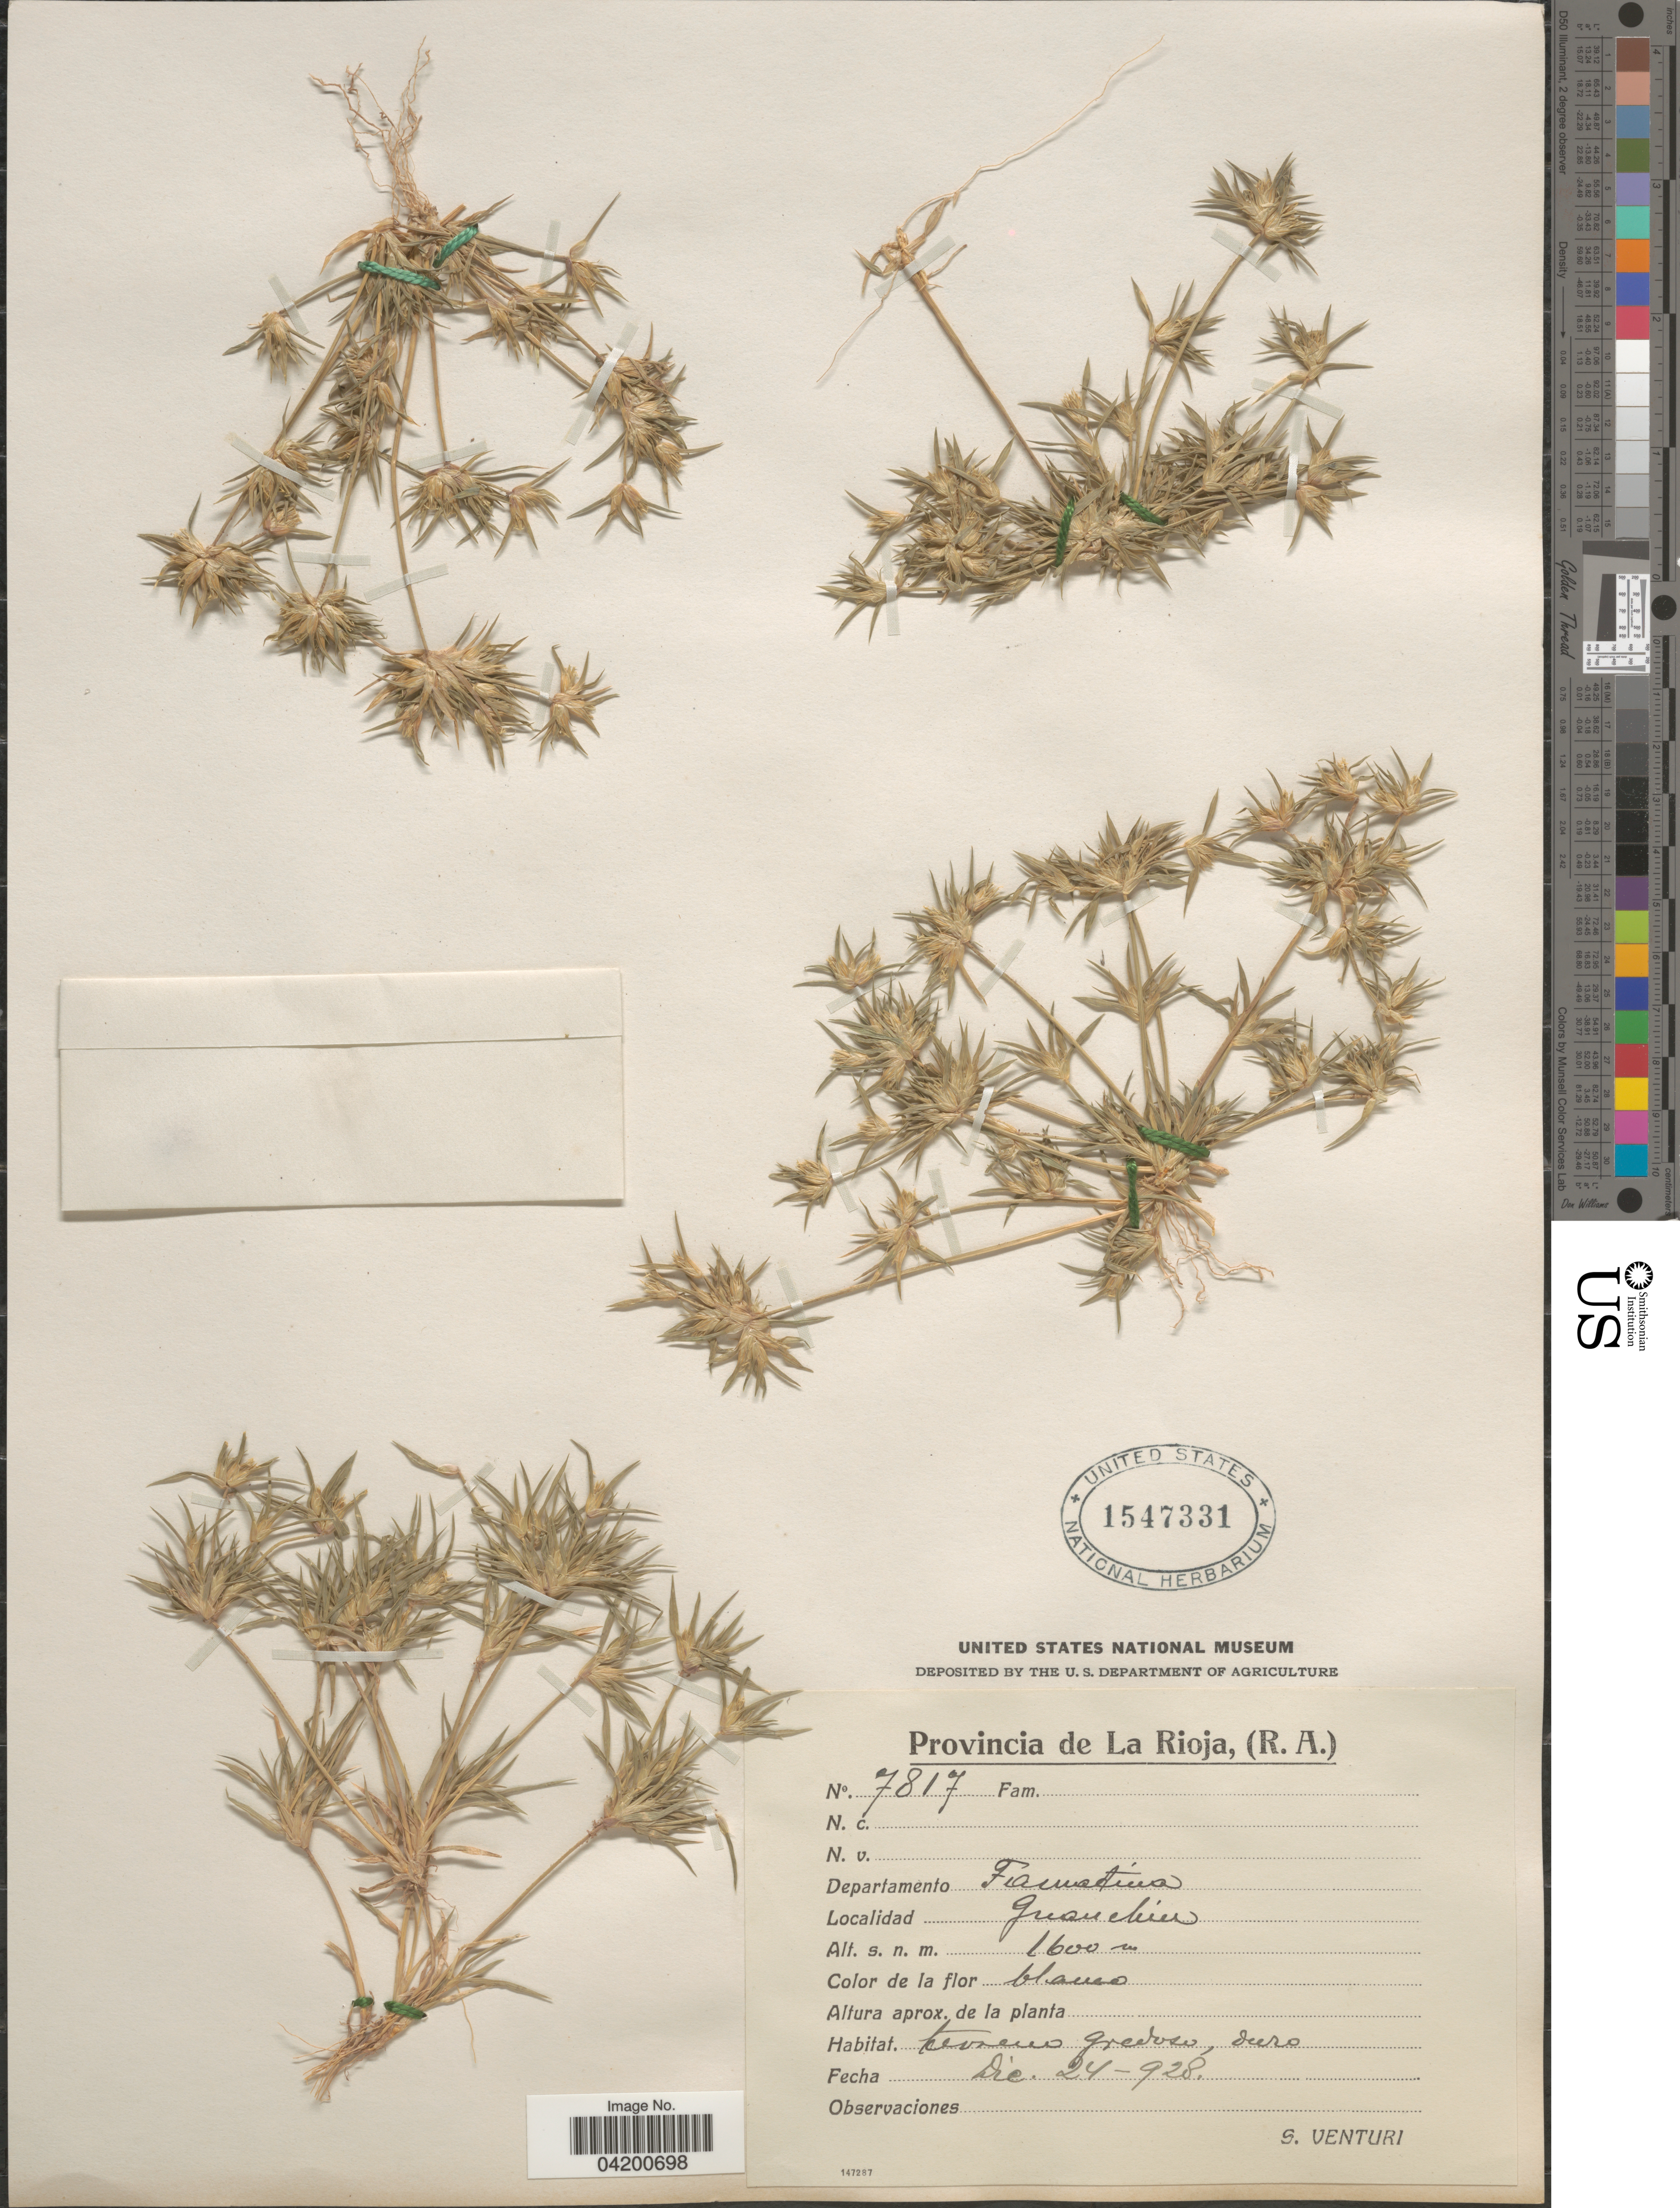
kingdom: Plantae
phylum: Tracheophyta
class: Liliopsida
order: Poales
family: Poaceae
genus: Munroa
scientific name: Munroa sp.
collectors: S. Venturi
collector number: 7817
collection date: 1928-12-24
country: Argentina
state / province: La Rioja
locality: (R.A.). Departamento Famatina. Guanchin.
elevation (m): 1600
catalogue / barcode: US 1547331